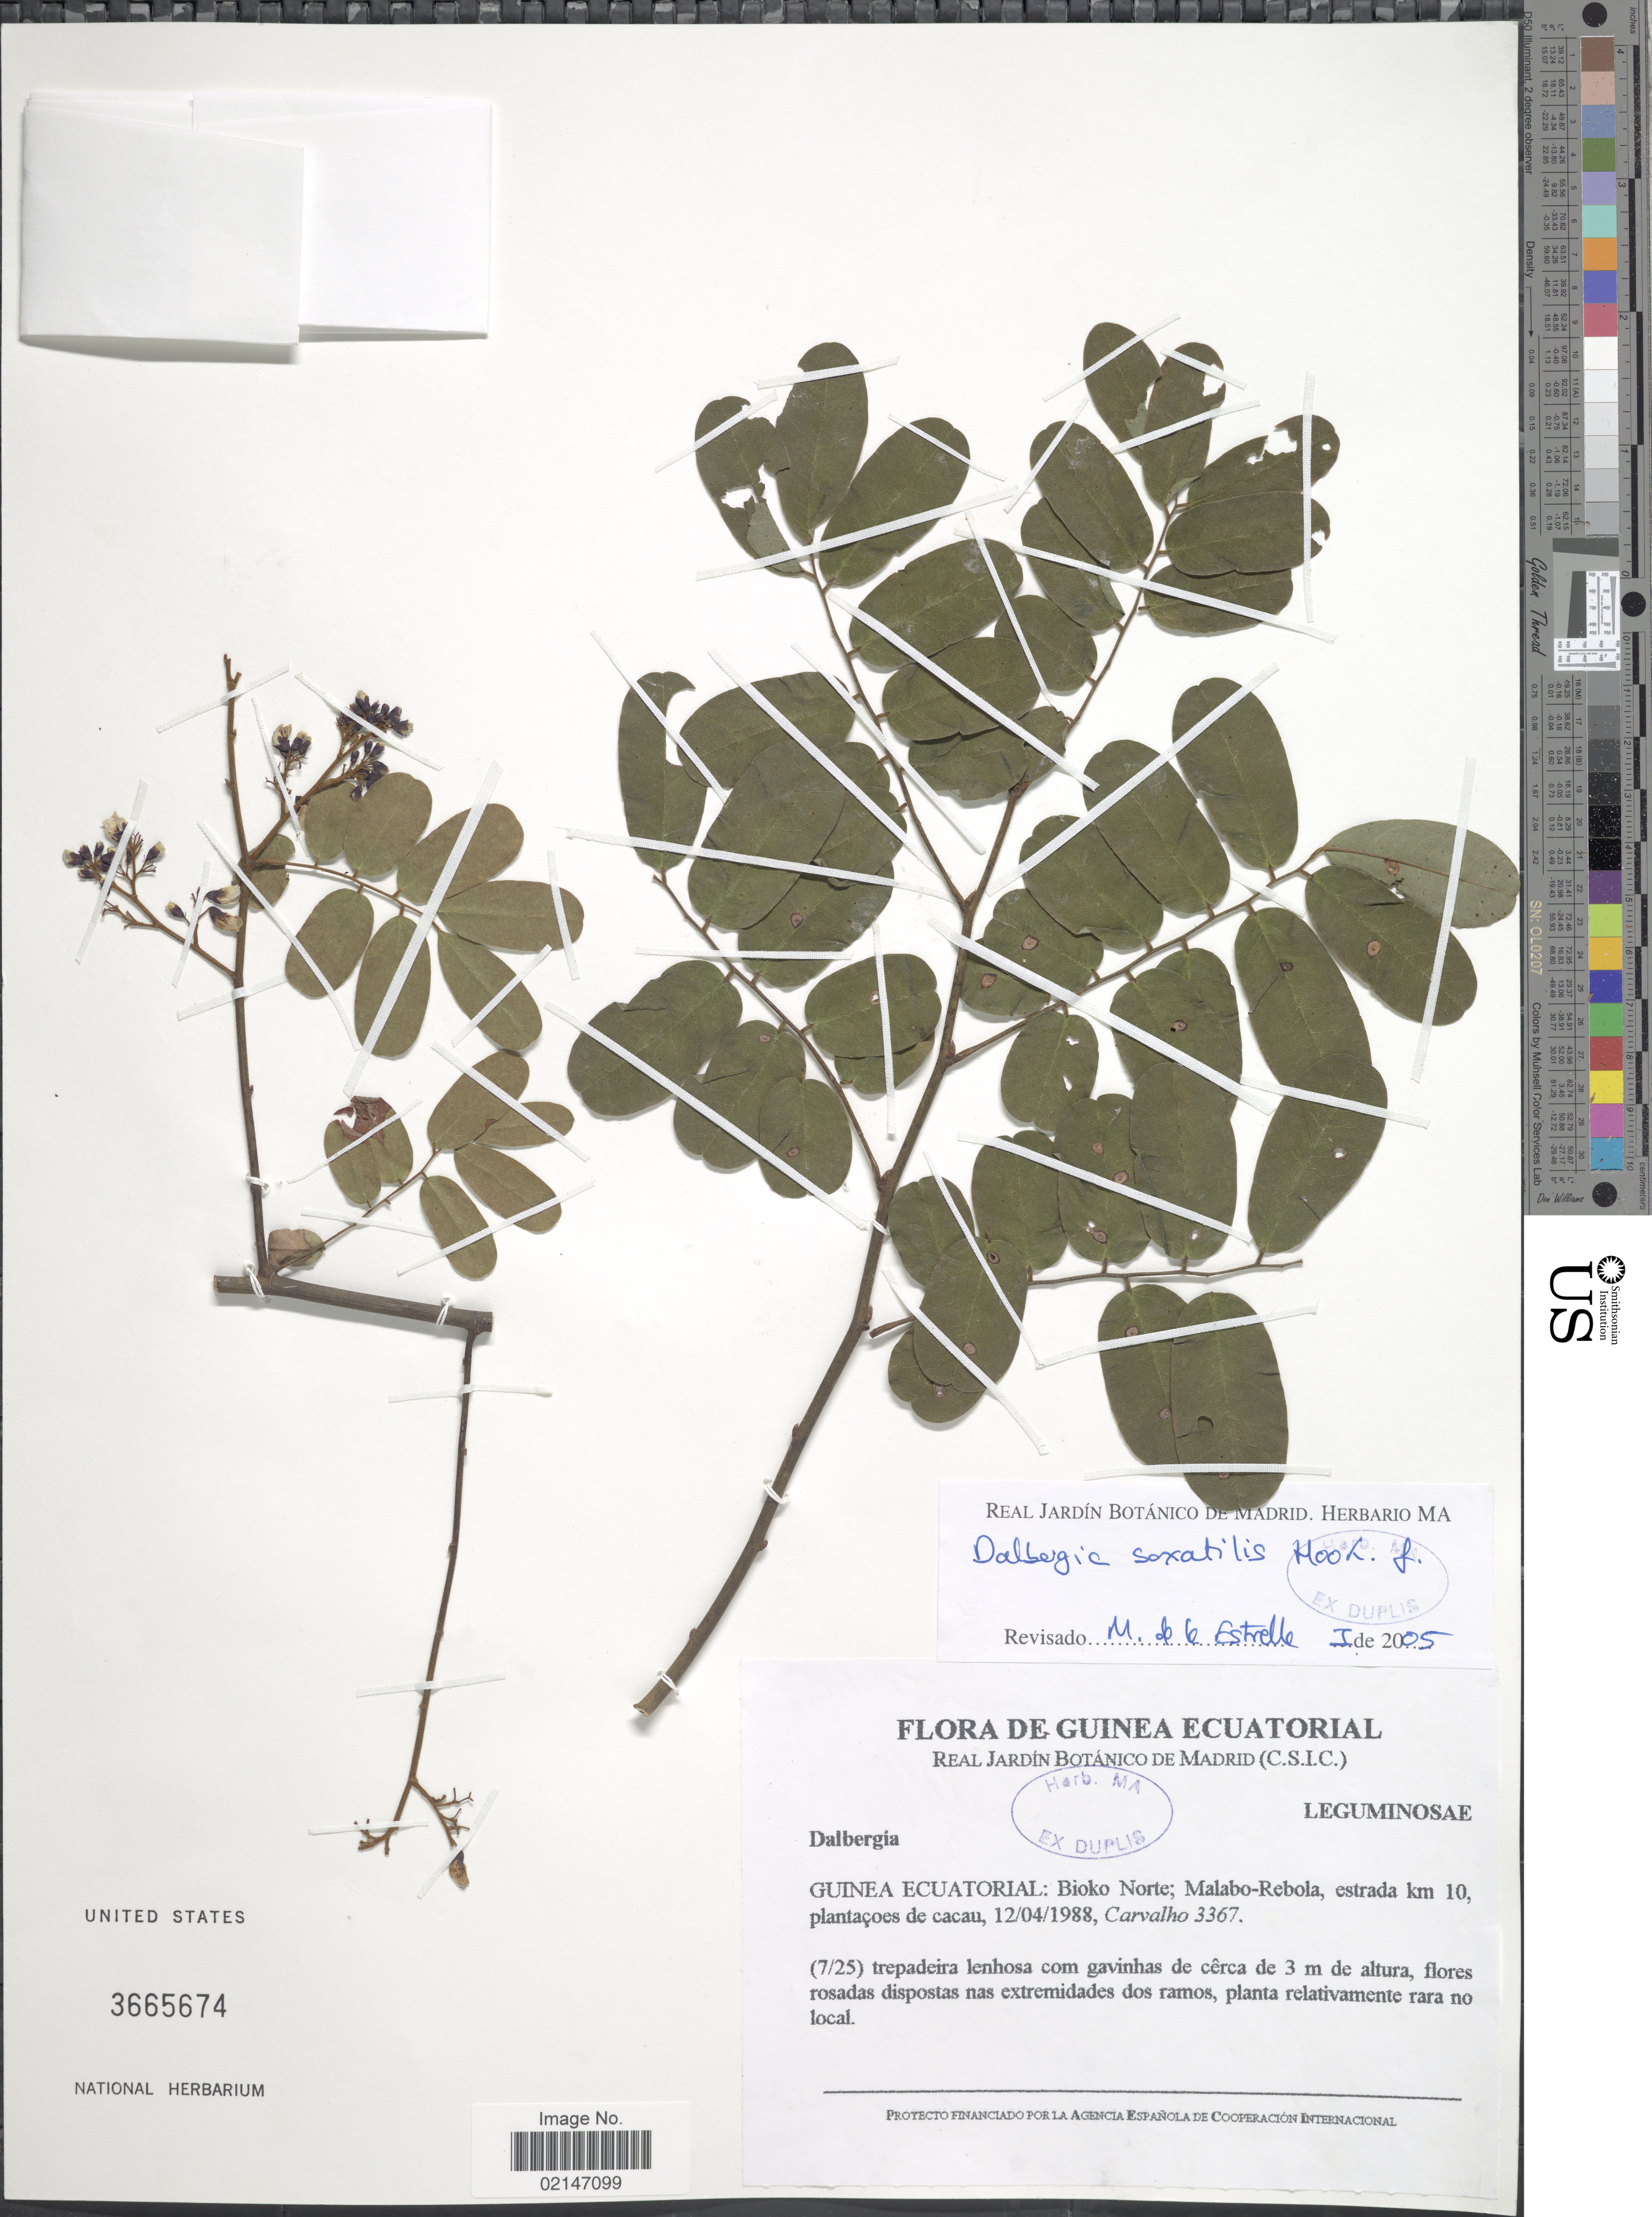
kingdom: Plantae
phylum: Tracheophyta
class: Magnoliopsida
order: Fabales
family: Fabaceae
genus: Dalbergia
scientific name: Dalbergia saxatilis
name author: Hook. f.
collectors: Carvalho, --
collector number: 3367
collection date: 1988-04-12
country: Equatorial Guinea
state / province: Bioko Norte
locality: Malabo-Rebola, estrada km 10, platacoes de cacau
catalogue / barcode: US 3665674